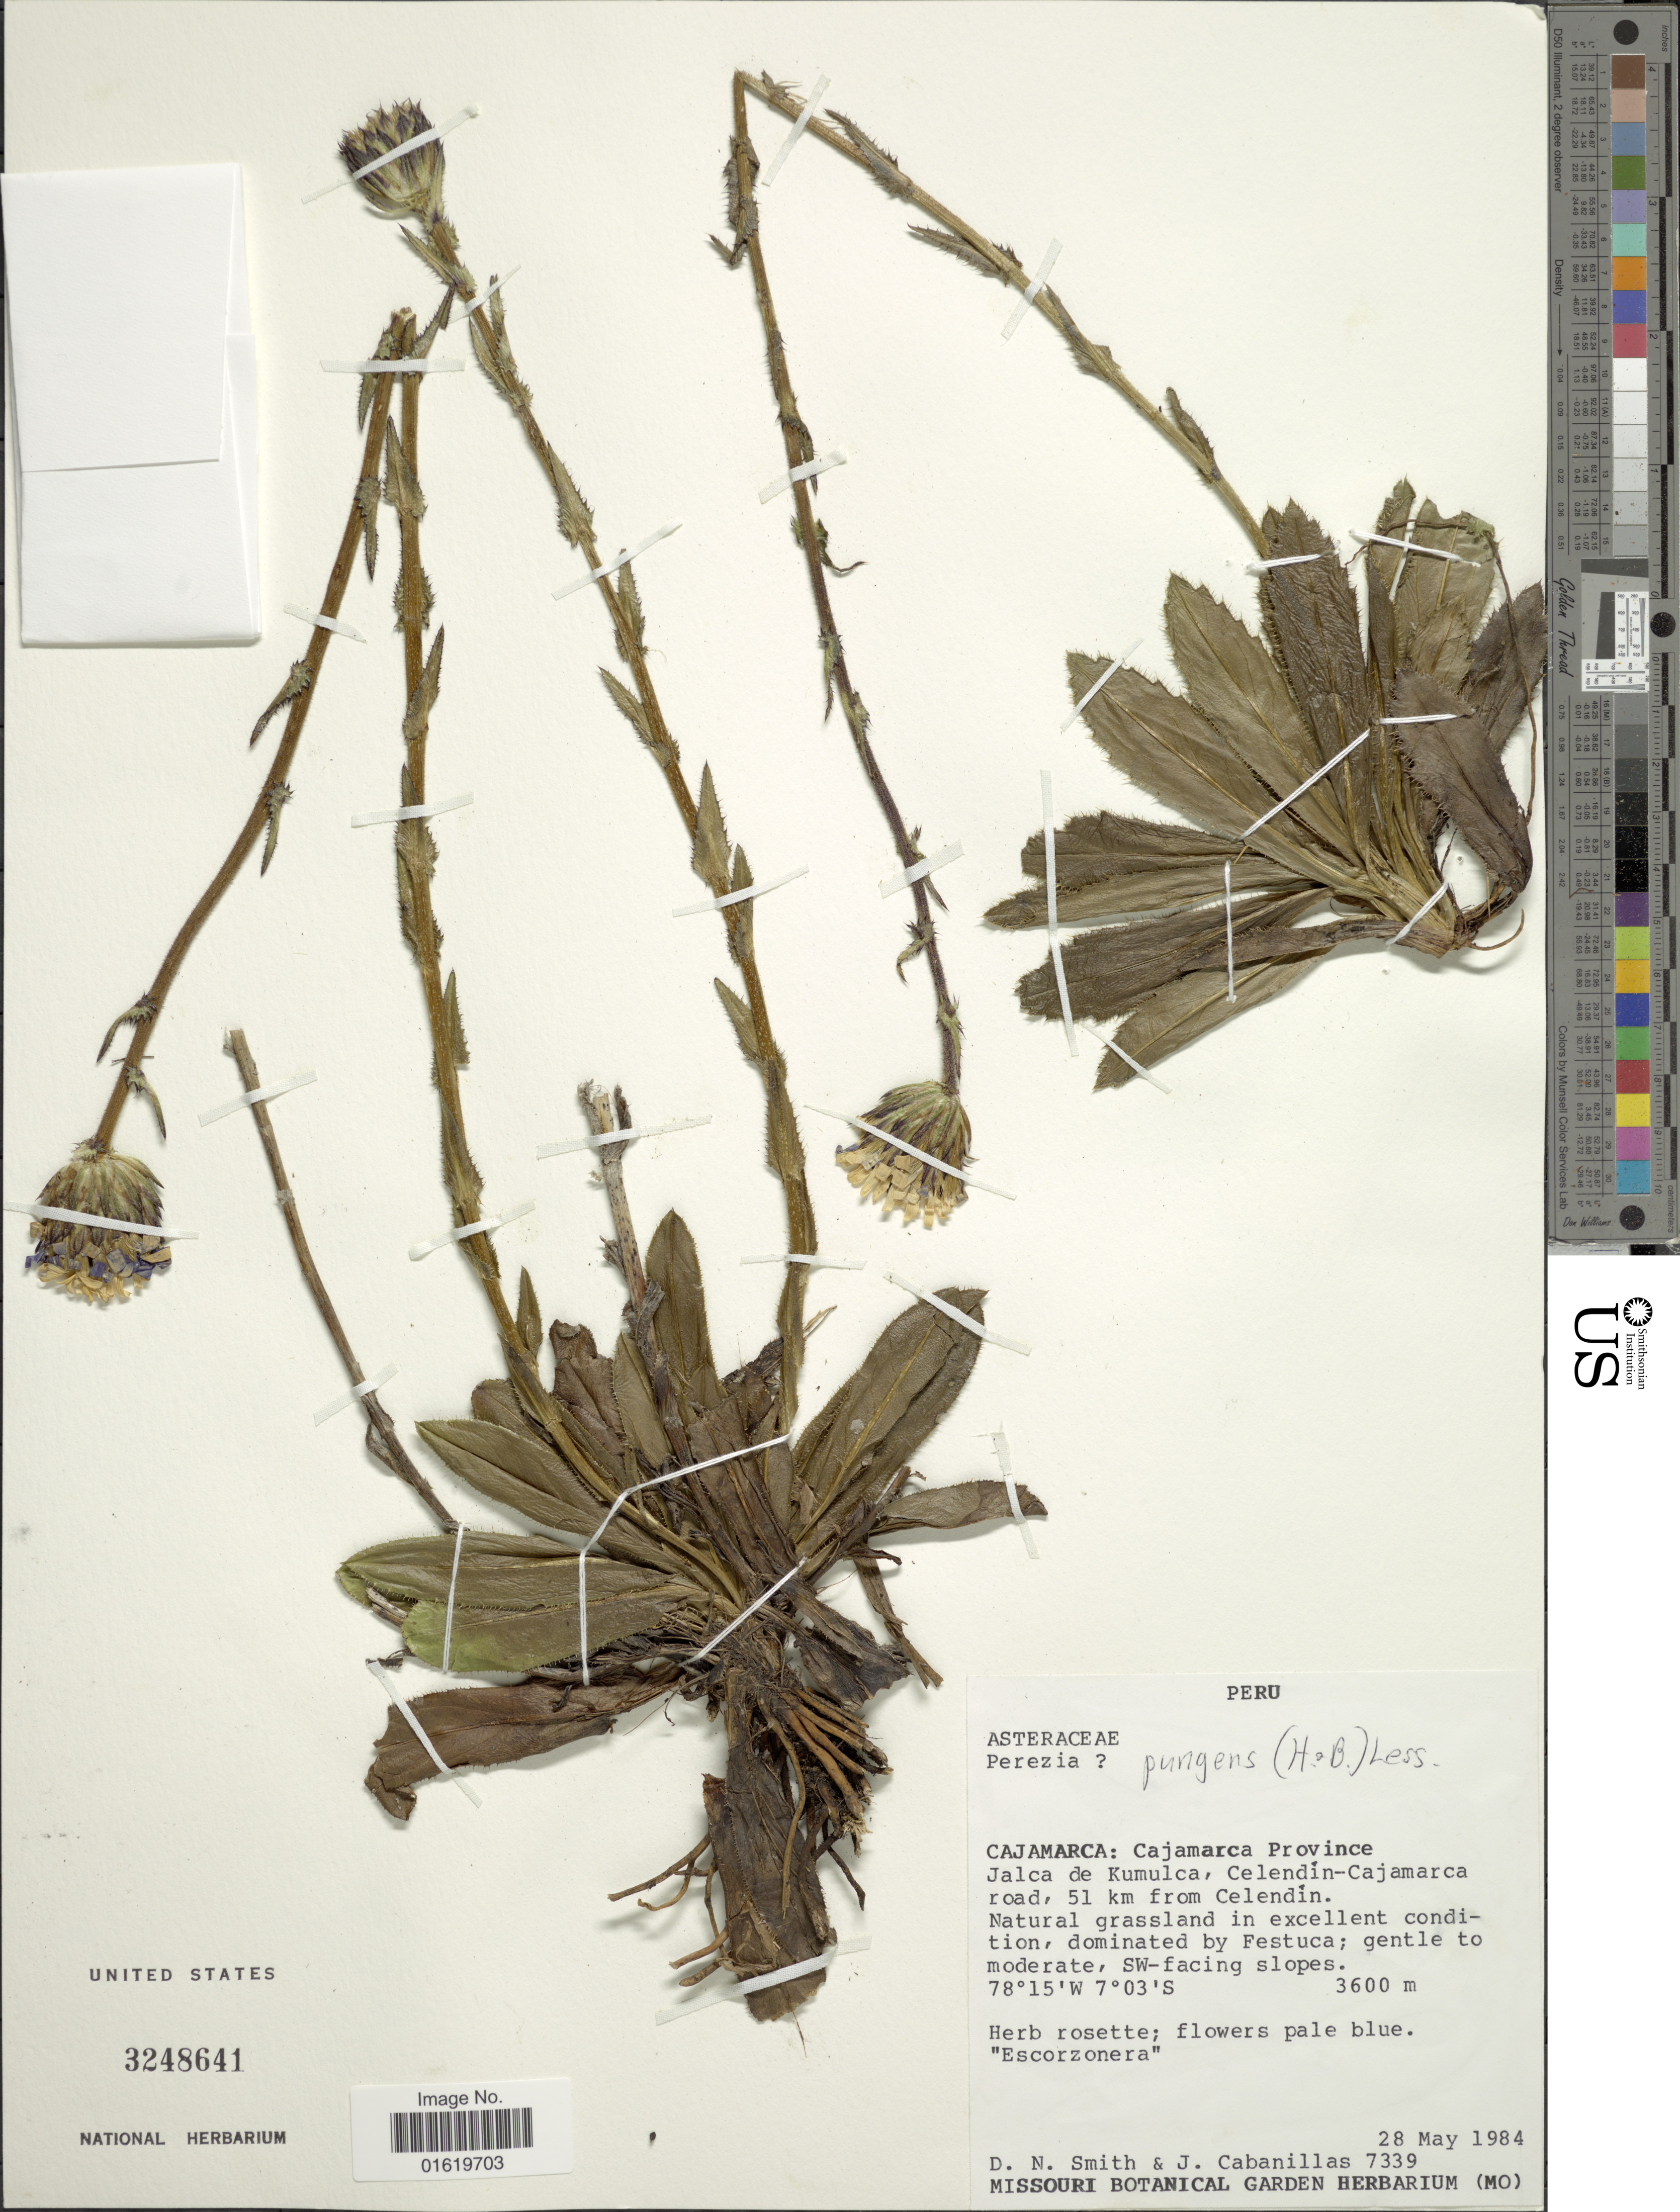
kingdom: Plantae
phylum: Tracheophyta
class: Magnoliopsida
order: Asterales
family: Asteraceae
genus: Perezia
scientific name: Perezia pungens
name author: (Humb. & Bonpl.) Less.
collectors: D. Smith & J. Cabanillas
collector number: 7339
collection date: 1984-05-28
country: Peru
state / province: Cajamarca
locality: Cajamarca: Cajamarca Province. Jalca de Kumulca, Celendin-Cajamarca road, 51 km from Celendin.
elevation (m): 3600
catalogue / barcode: US 3248641